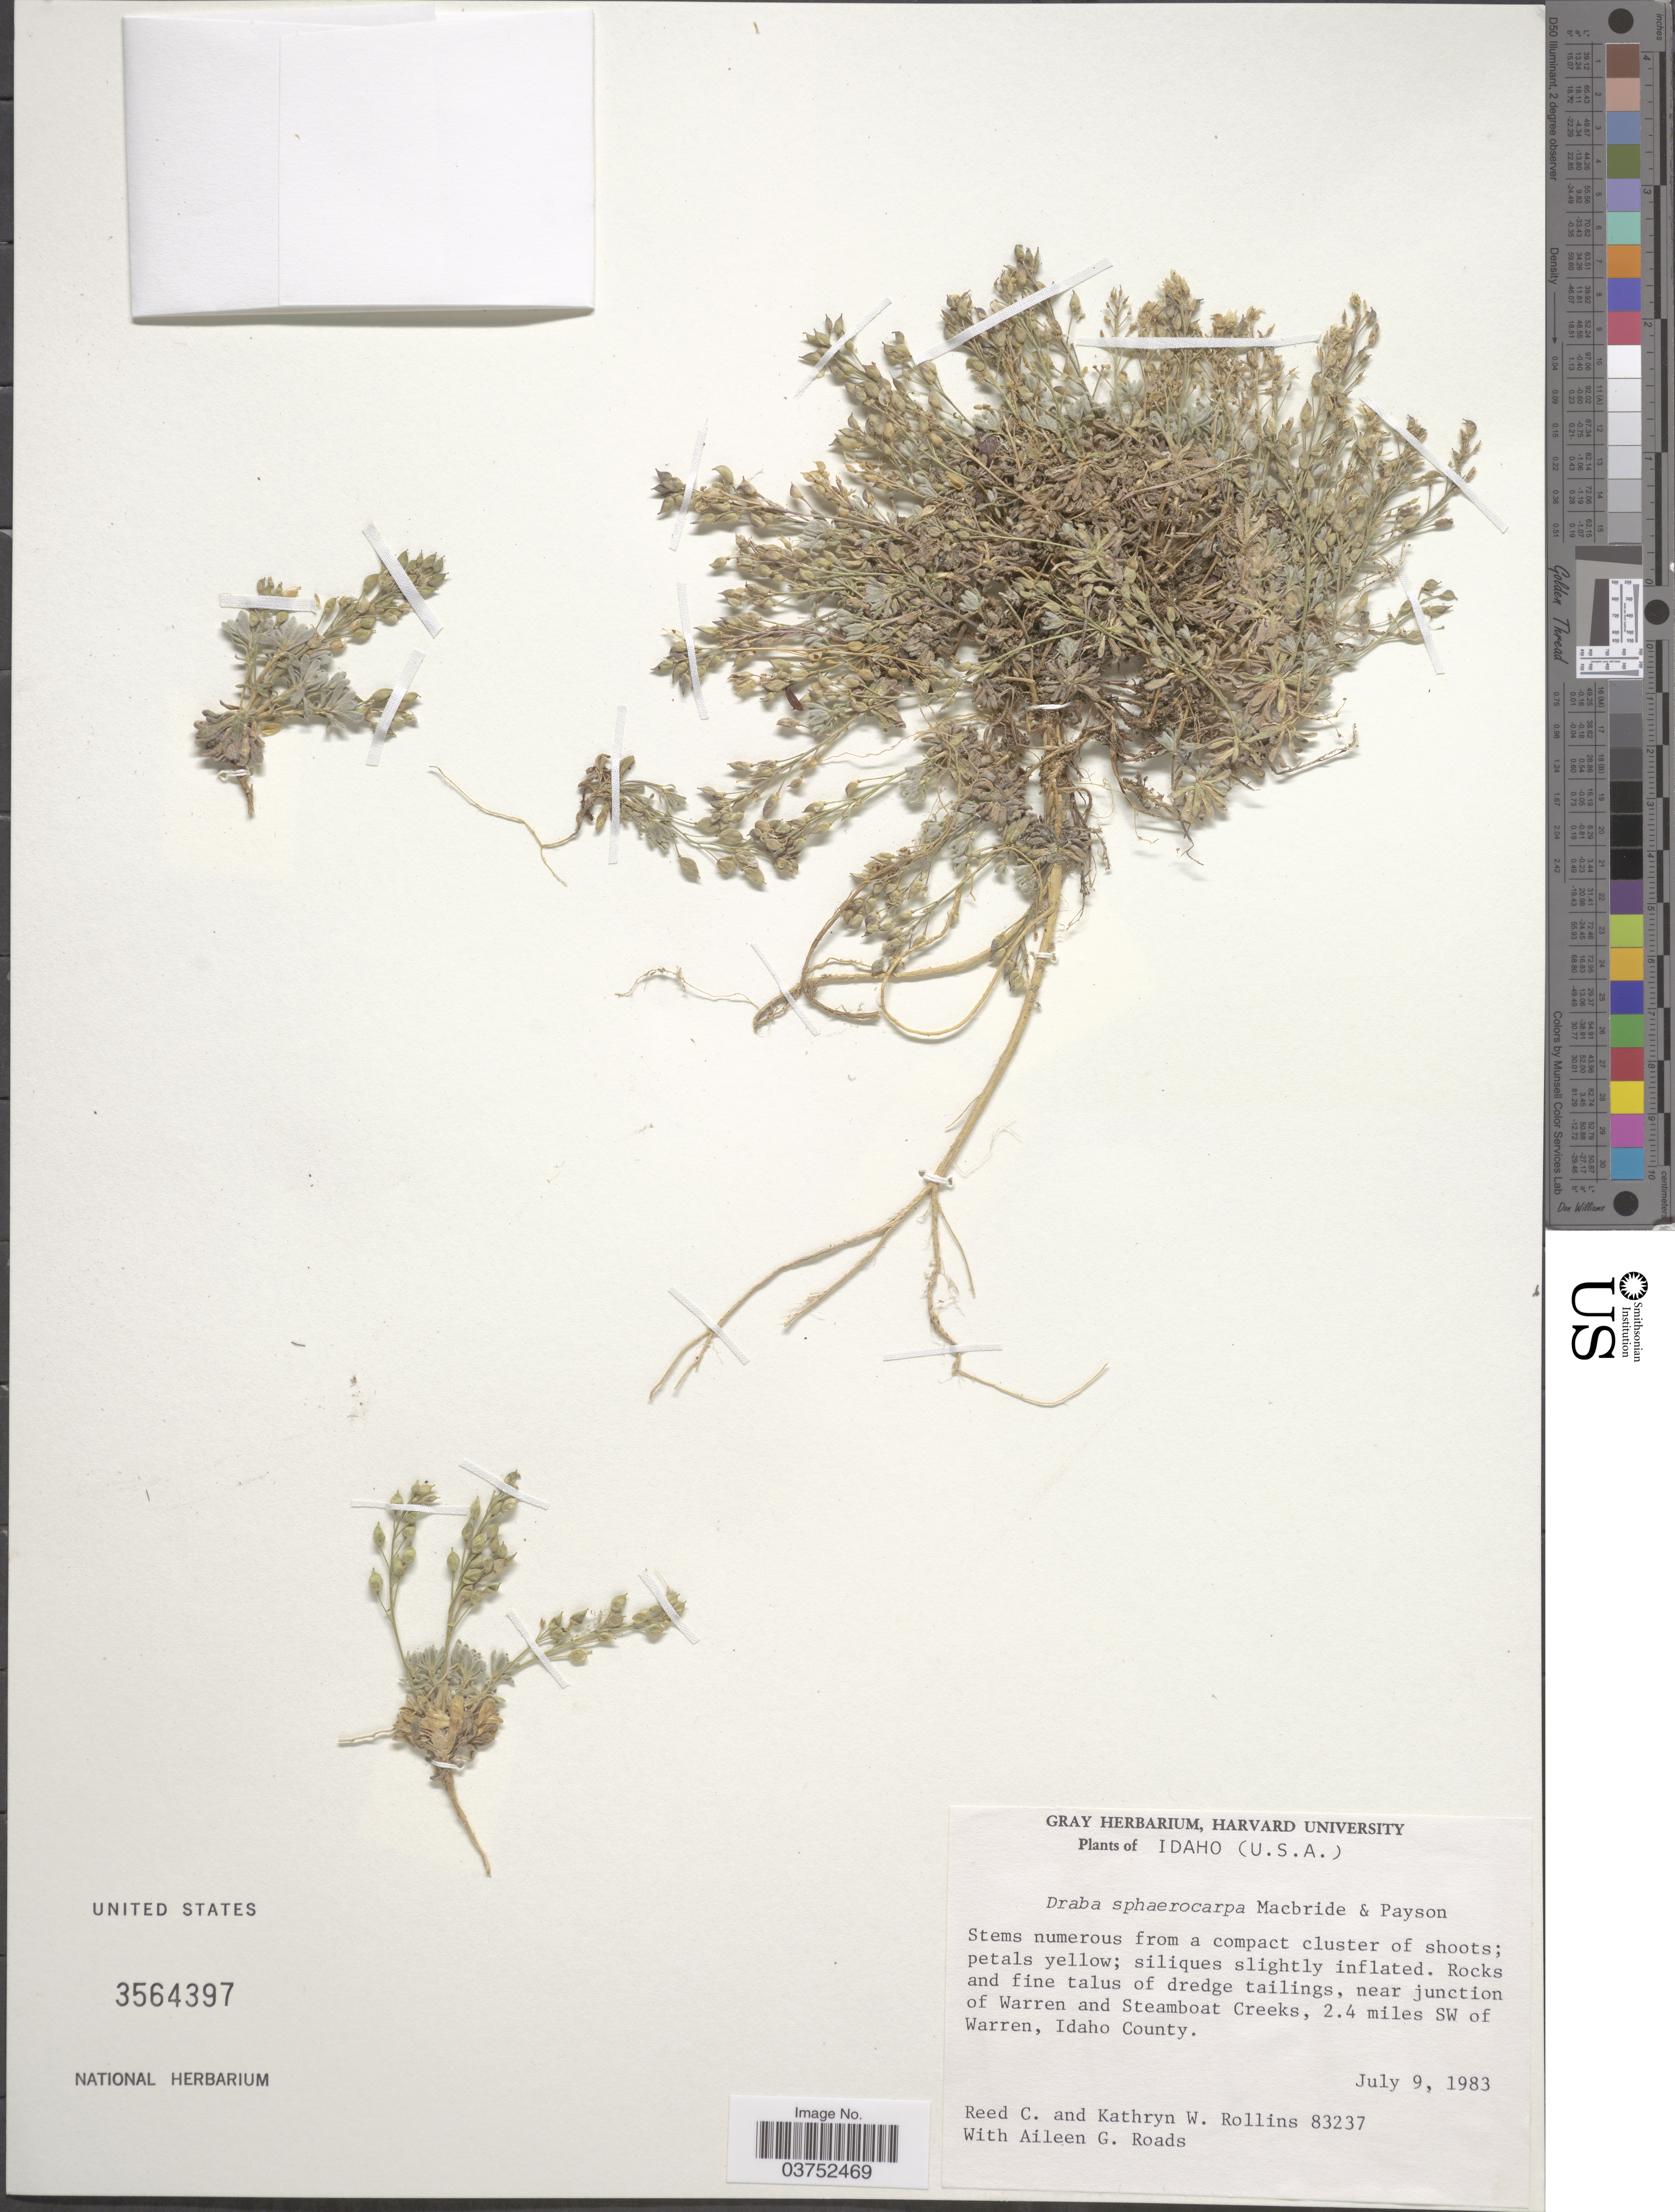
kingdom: Plantae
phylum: Tracheophyta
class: Magnoliopsida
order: Brassicales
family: Brassicaceae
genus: Draba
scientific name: Draba sphaerocarpa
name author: J.F. Macbr. & Payson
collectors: R. C. Rollins, K. W. Rollins & A. Roads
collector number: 83237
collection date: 1983-07-09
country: United States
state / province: Idaho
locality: Near junction of Warren and Steamboat Creeks, 2.4 miles SW of Warren, Idaho County.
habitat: rocks and fine talus of dredge tailings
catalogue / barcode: US 3564397